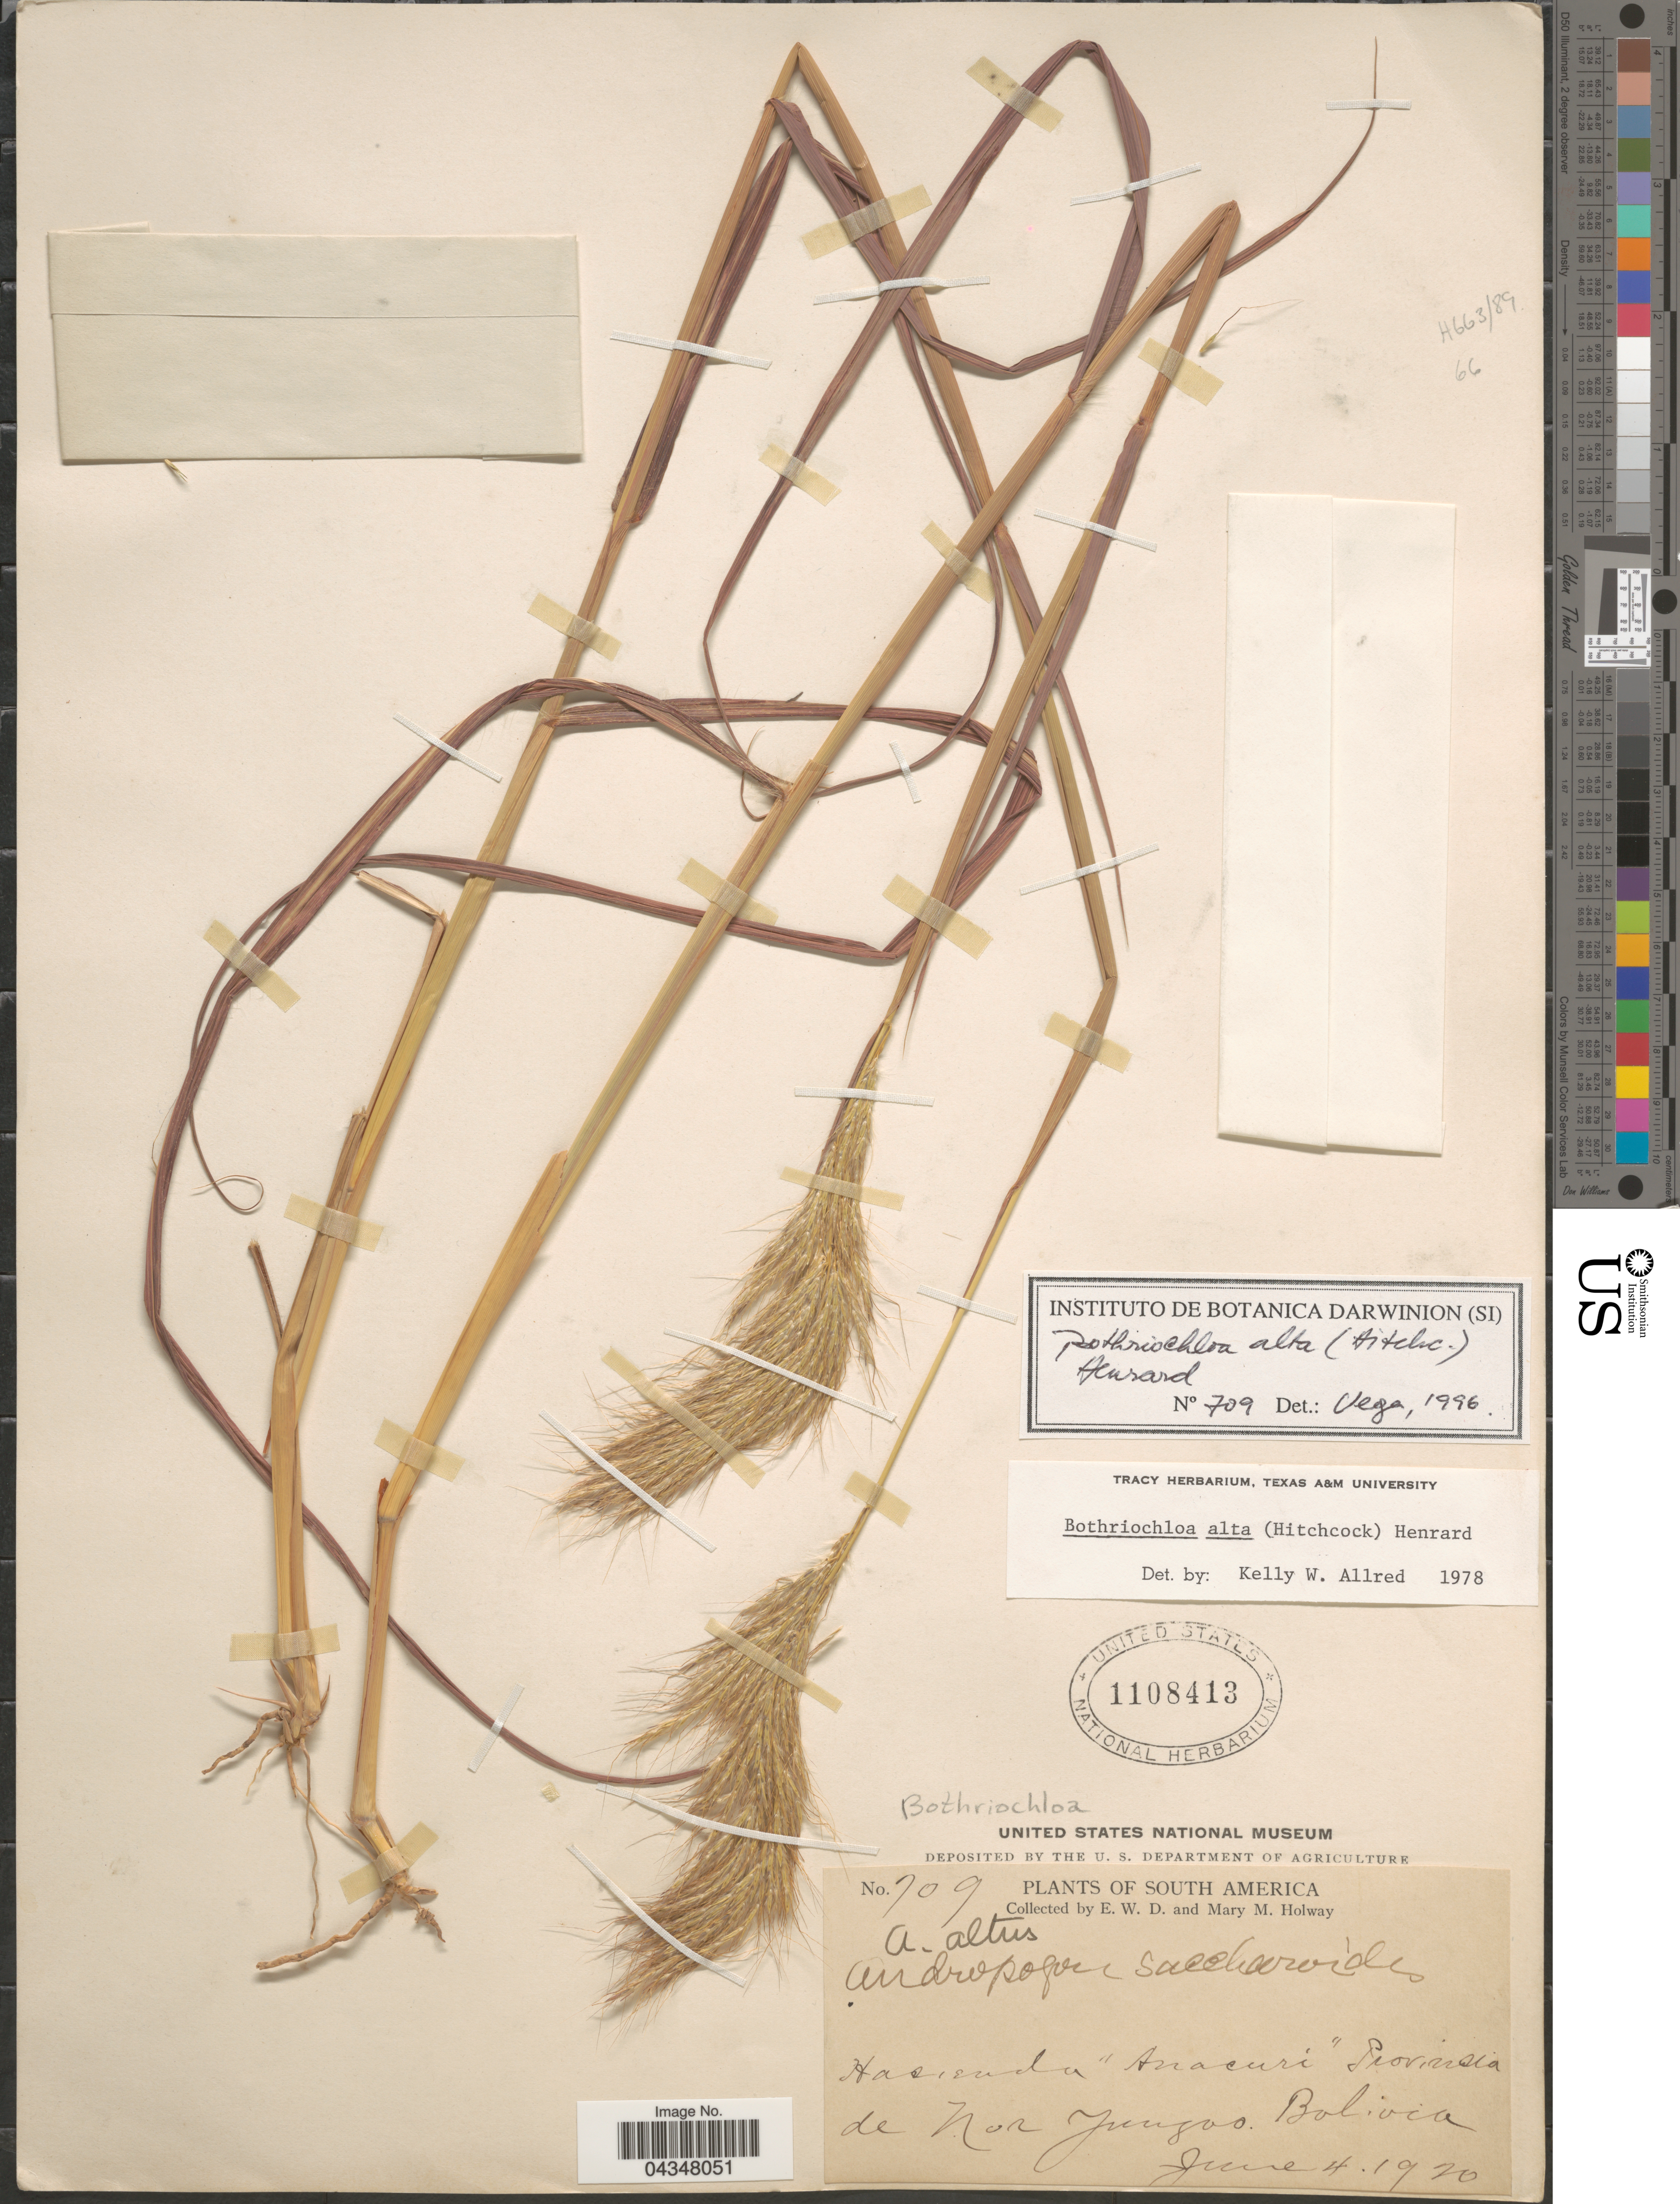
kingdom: Plantae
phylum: Tracheophyta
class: Liliopsida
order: Poales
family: Poaceae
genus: Bothriochloa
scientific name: Bothriochloa alta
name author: (Hitchc.) Henr.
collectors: E. W. D. Holway & M. M. Holway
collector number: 709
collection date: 1920-06-04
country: Bolivia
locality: Hacienda "Anacuri" Provincia de Nor Yungas.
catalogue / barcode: US 1108413